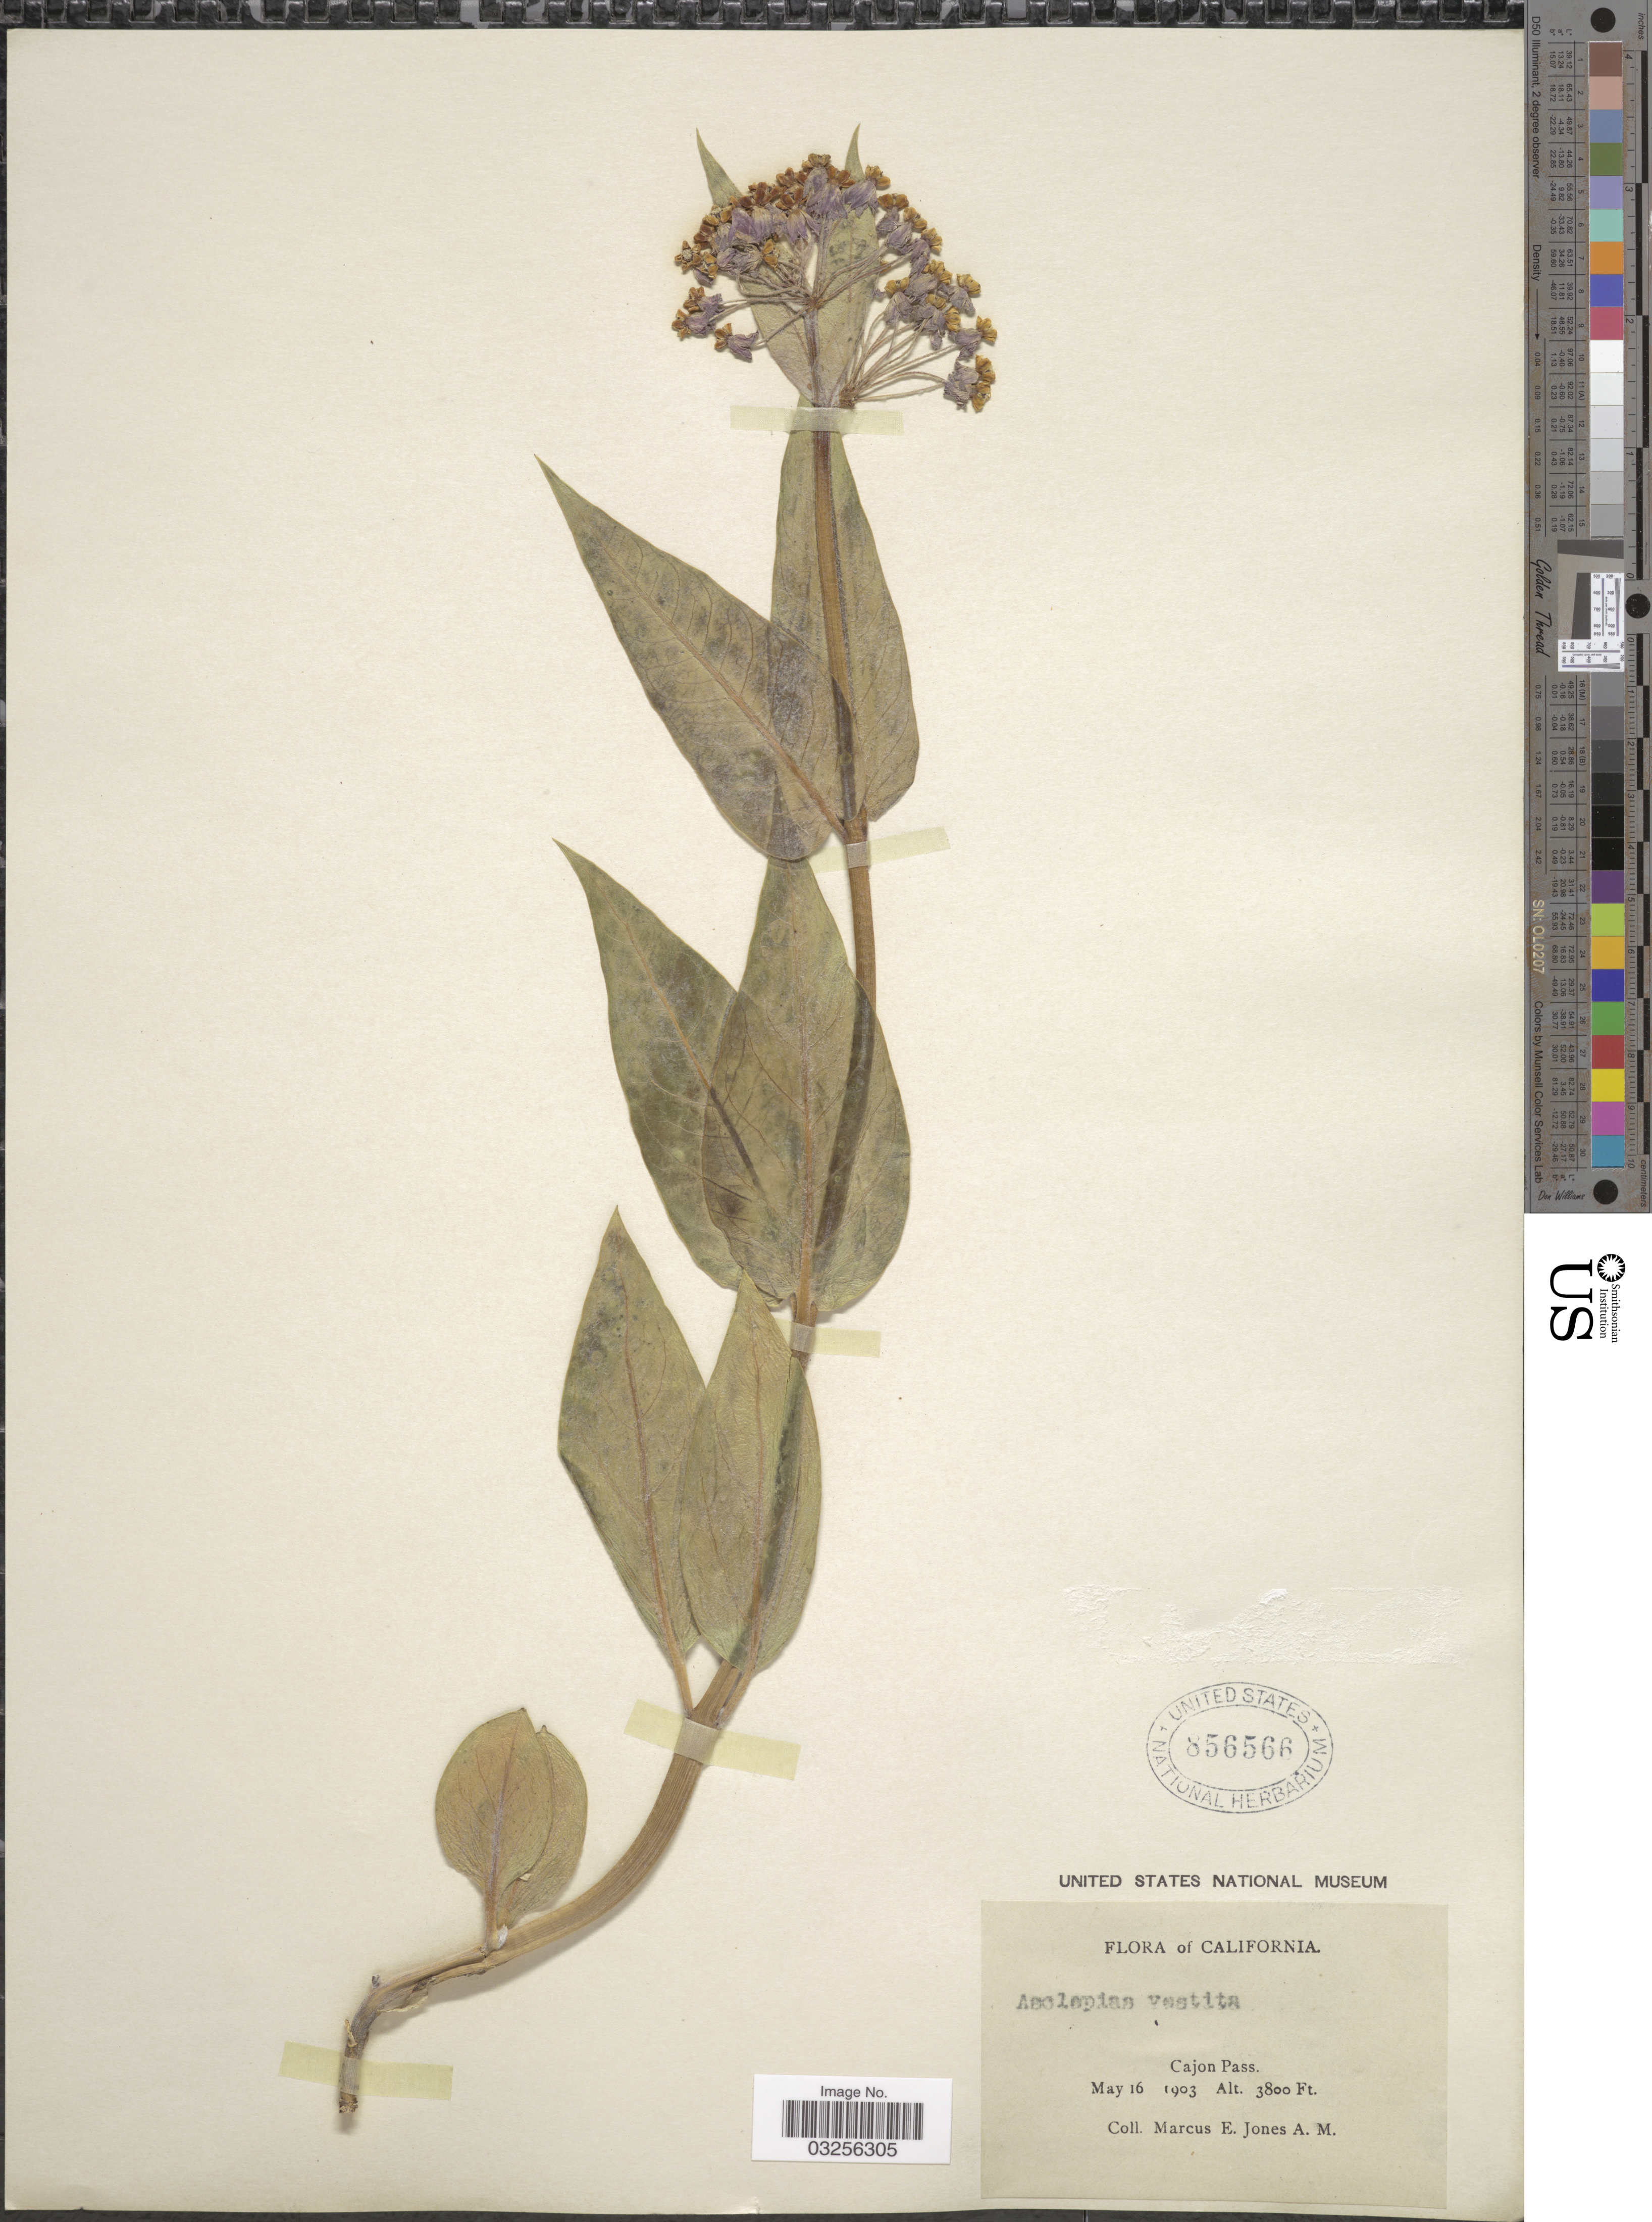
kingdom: Plantae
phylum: Tracheophyta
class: Magnoliopsida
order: Gentianales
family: Apocynaceae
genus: Asclepias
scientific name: Asclepias vestita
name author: Hook. & Arn.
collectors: M. E. Jones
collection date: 1903-05-16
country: United States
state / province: California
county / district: San Bernardino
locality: Cajon Pass.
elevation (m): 1158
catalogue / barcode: US 856566